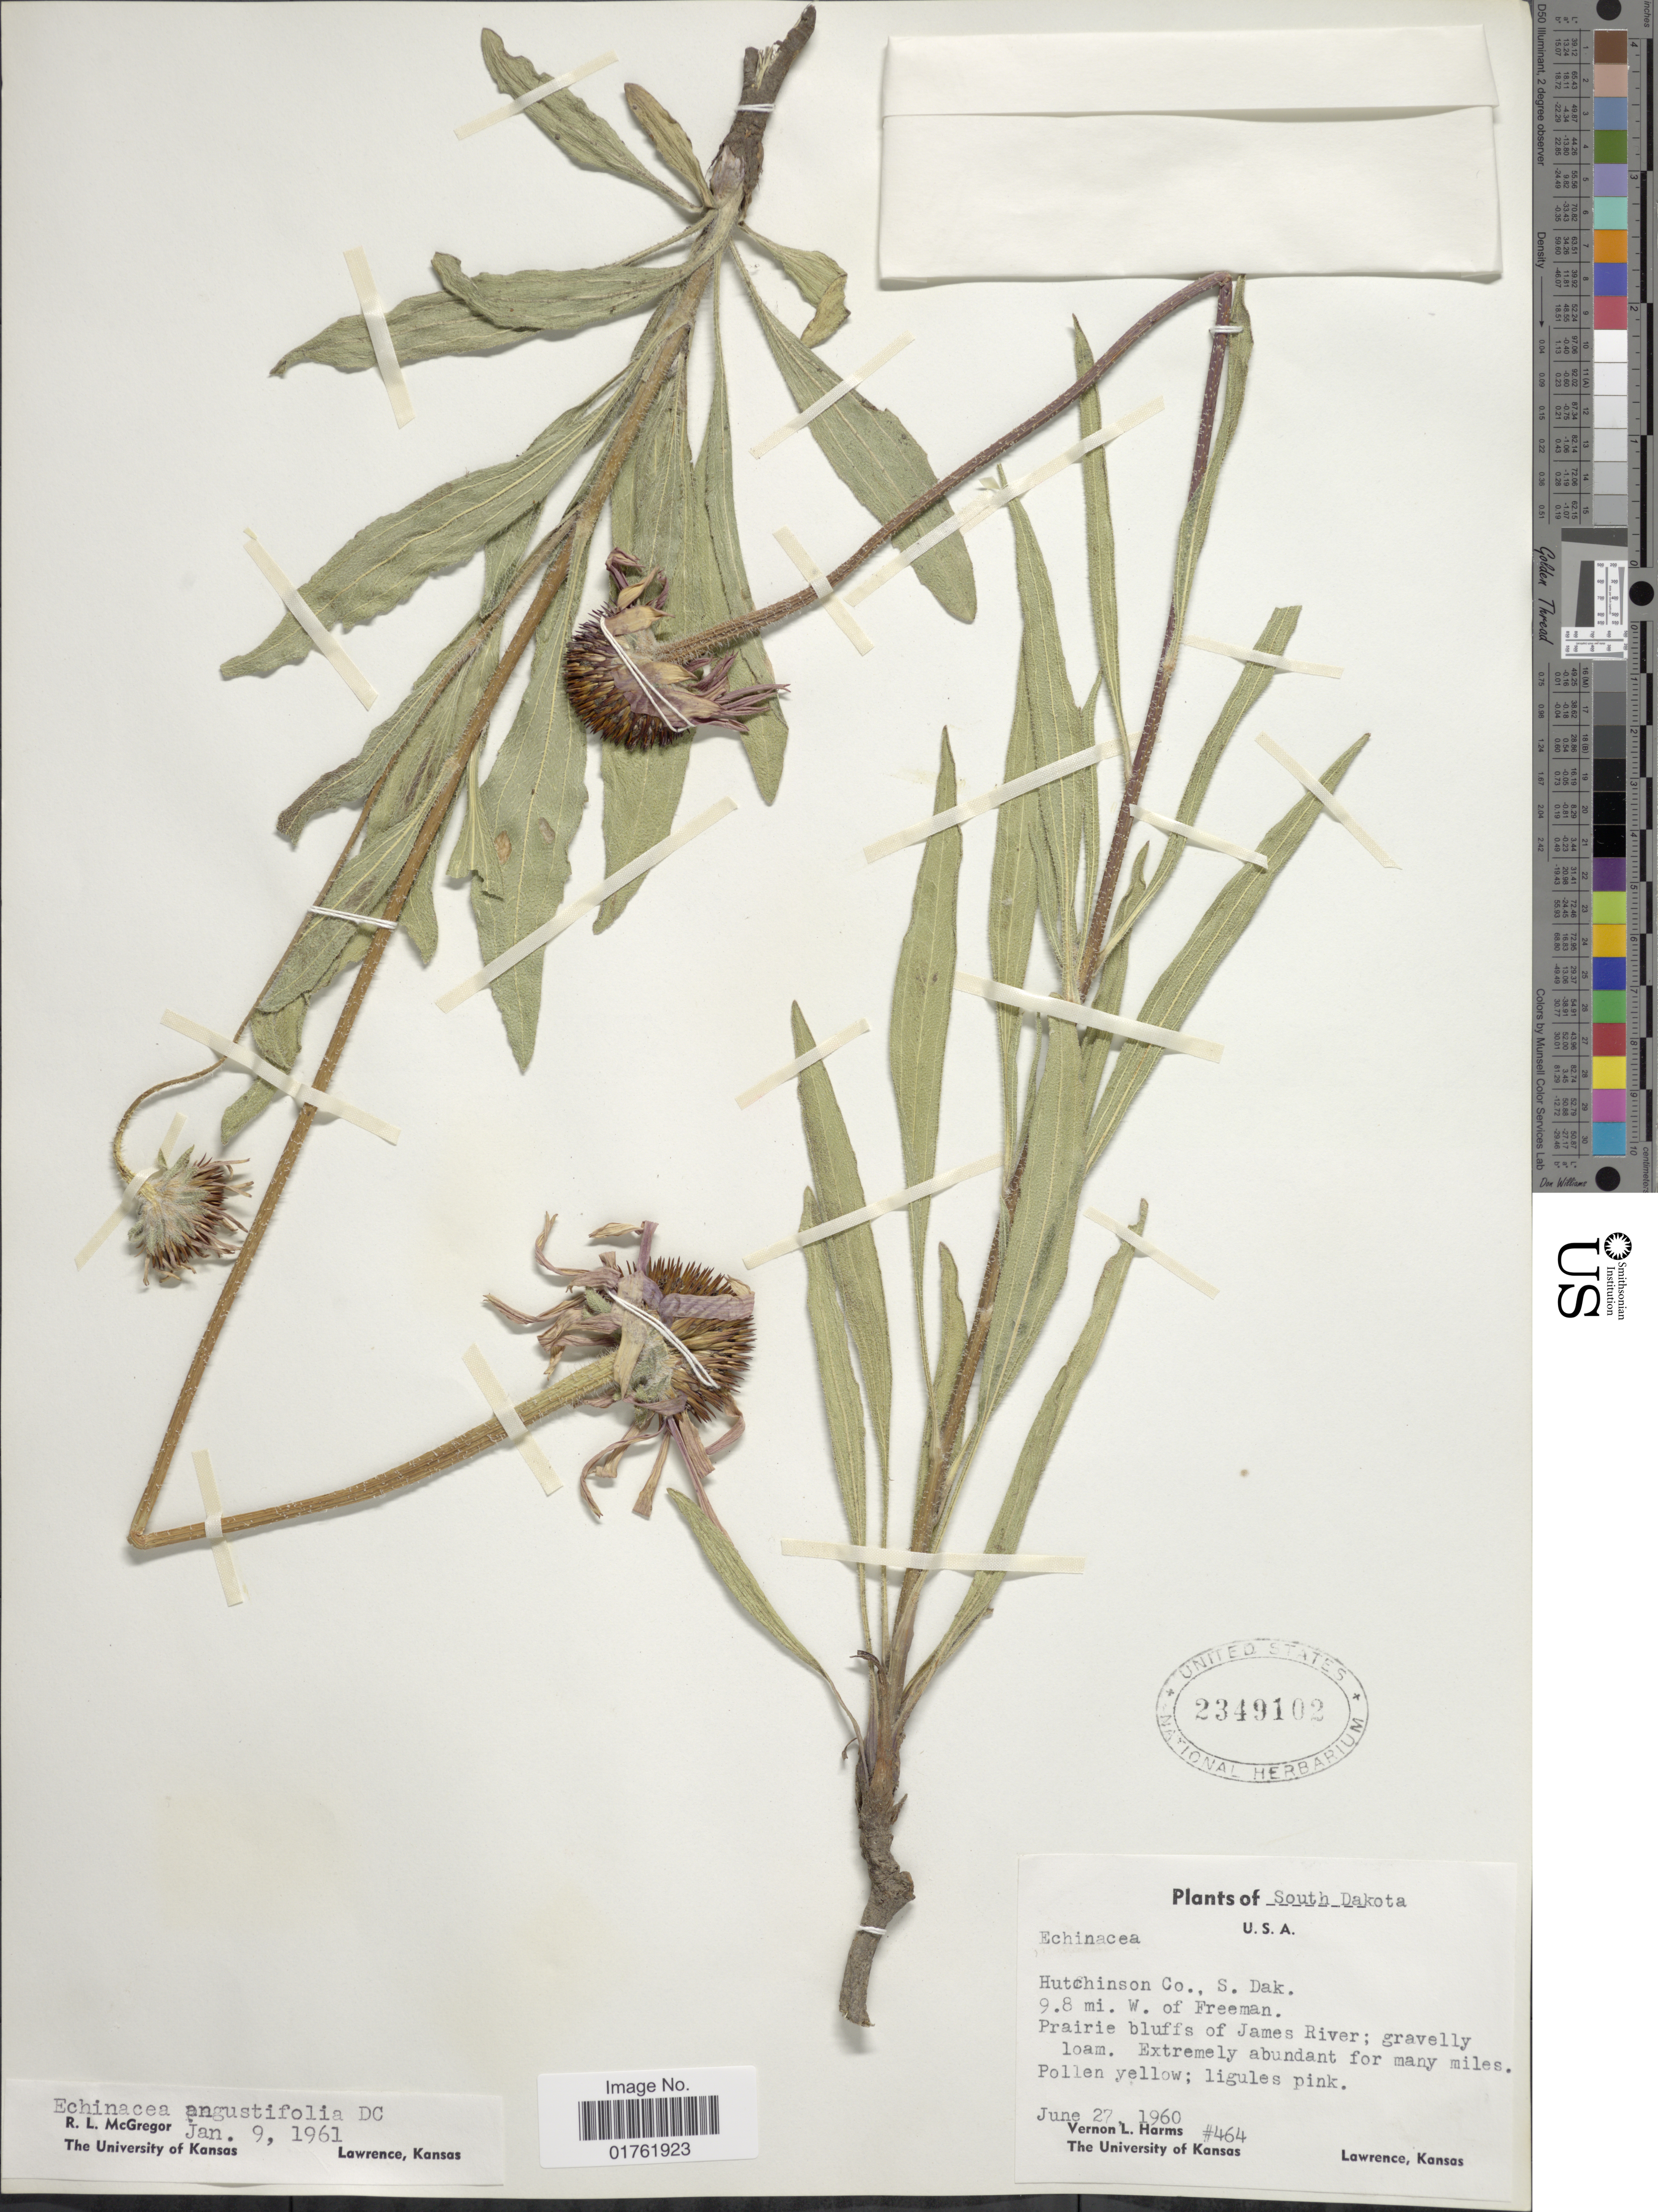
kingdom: Plantae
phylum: Tracheophyta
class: Magnoliopsida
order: Asterales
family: Asteraceae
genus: Echinacea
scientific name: Echinacea angustifolia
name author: DC.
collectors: V. Harms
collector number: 464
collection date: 1960-06-27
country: United States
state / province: South Dakota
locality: Hutchison Co., 9.8 mi. W. of Freeman. Prairie bluffs of James River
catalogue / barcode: US 2349102